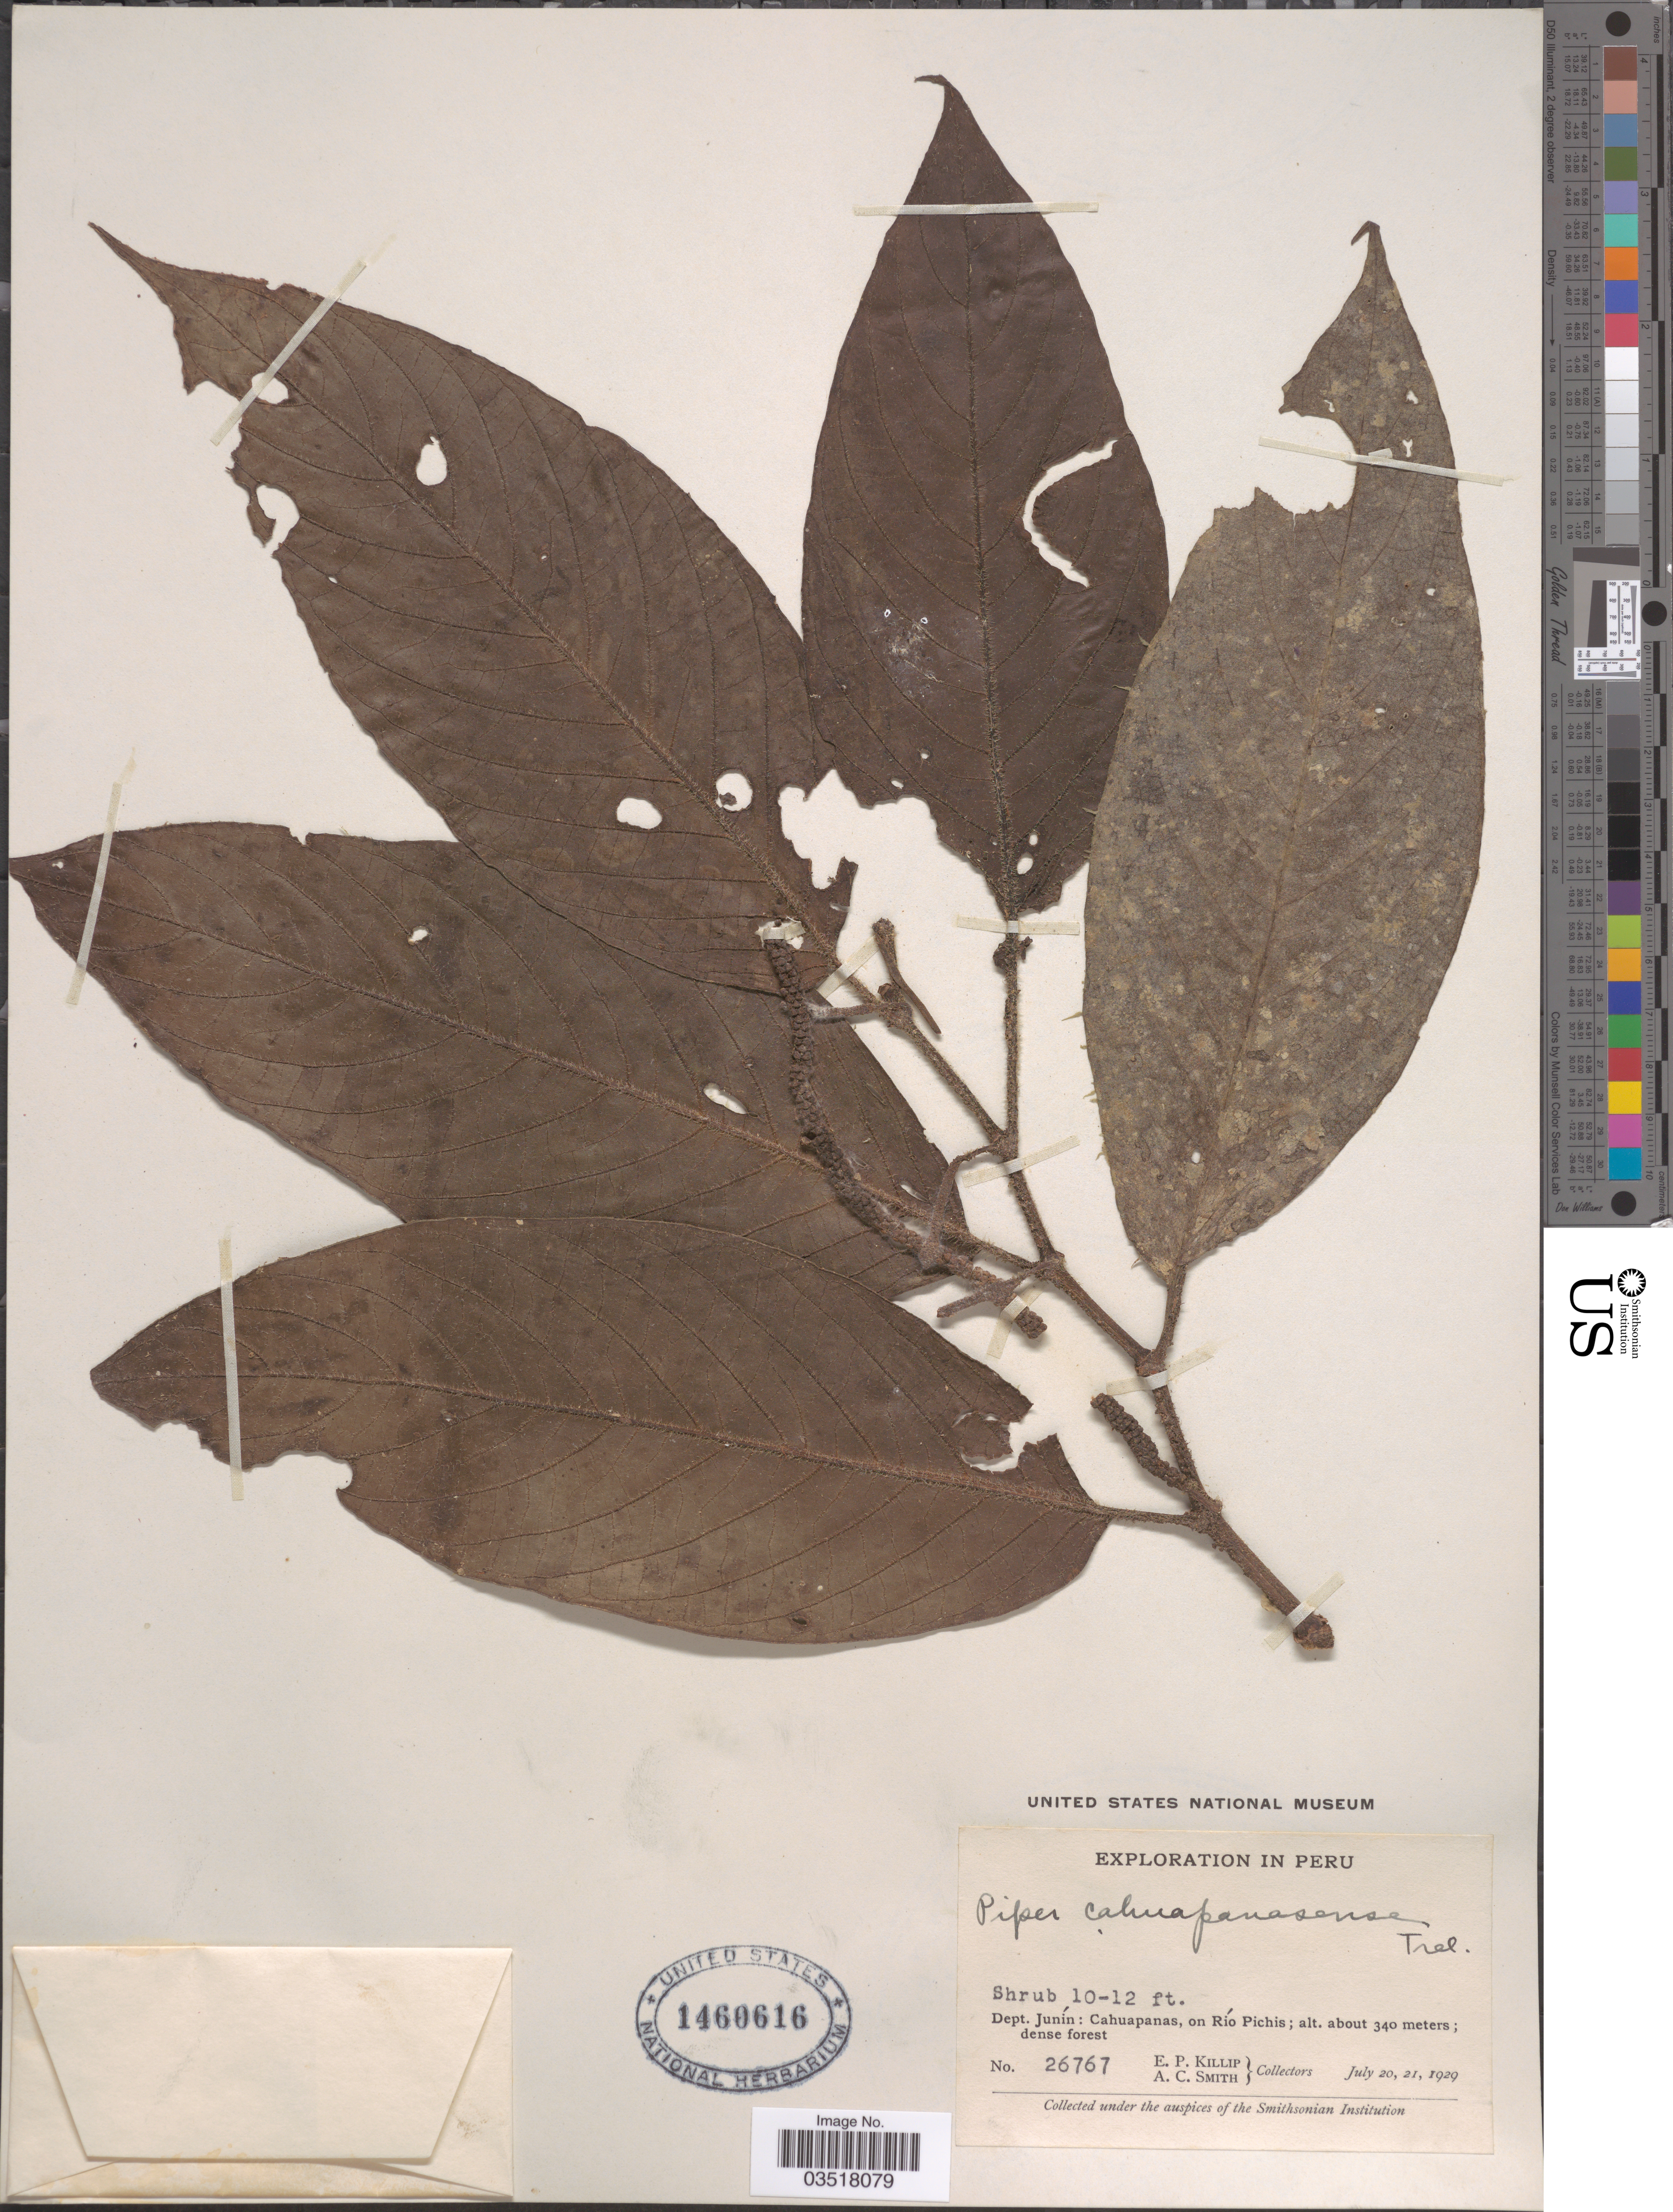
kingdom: Plantae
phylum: Tracheophyta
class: Magnoliopsida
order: Piperales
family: Piperaceae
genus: Piper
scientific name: Piper cahuapanasense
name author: Trel. in J.F. Macbr.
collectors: E. P. Killip & A. C. Smith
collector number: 26767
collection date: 1929-07-20/1929-07-21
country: Peru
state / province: Junín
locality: Dept. Junín: Cahuapanas, on Río Pichis.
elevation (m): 340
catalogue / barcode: US 1460616